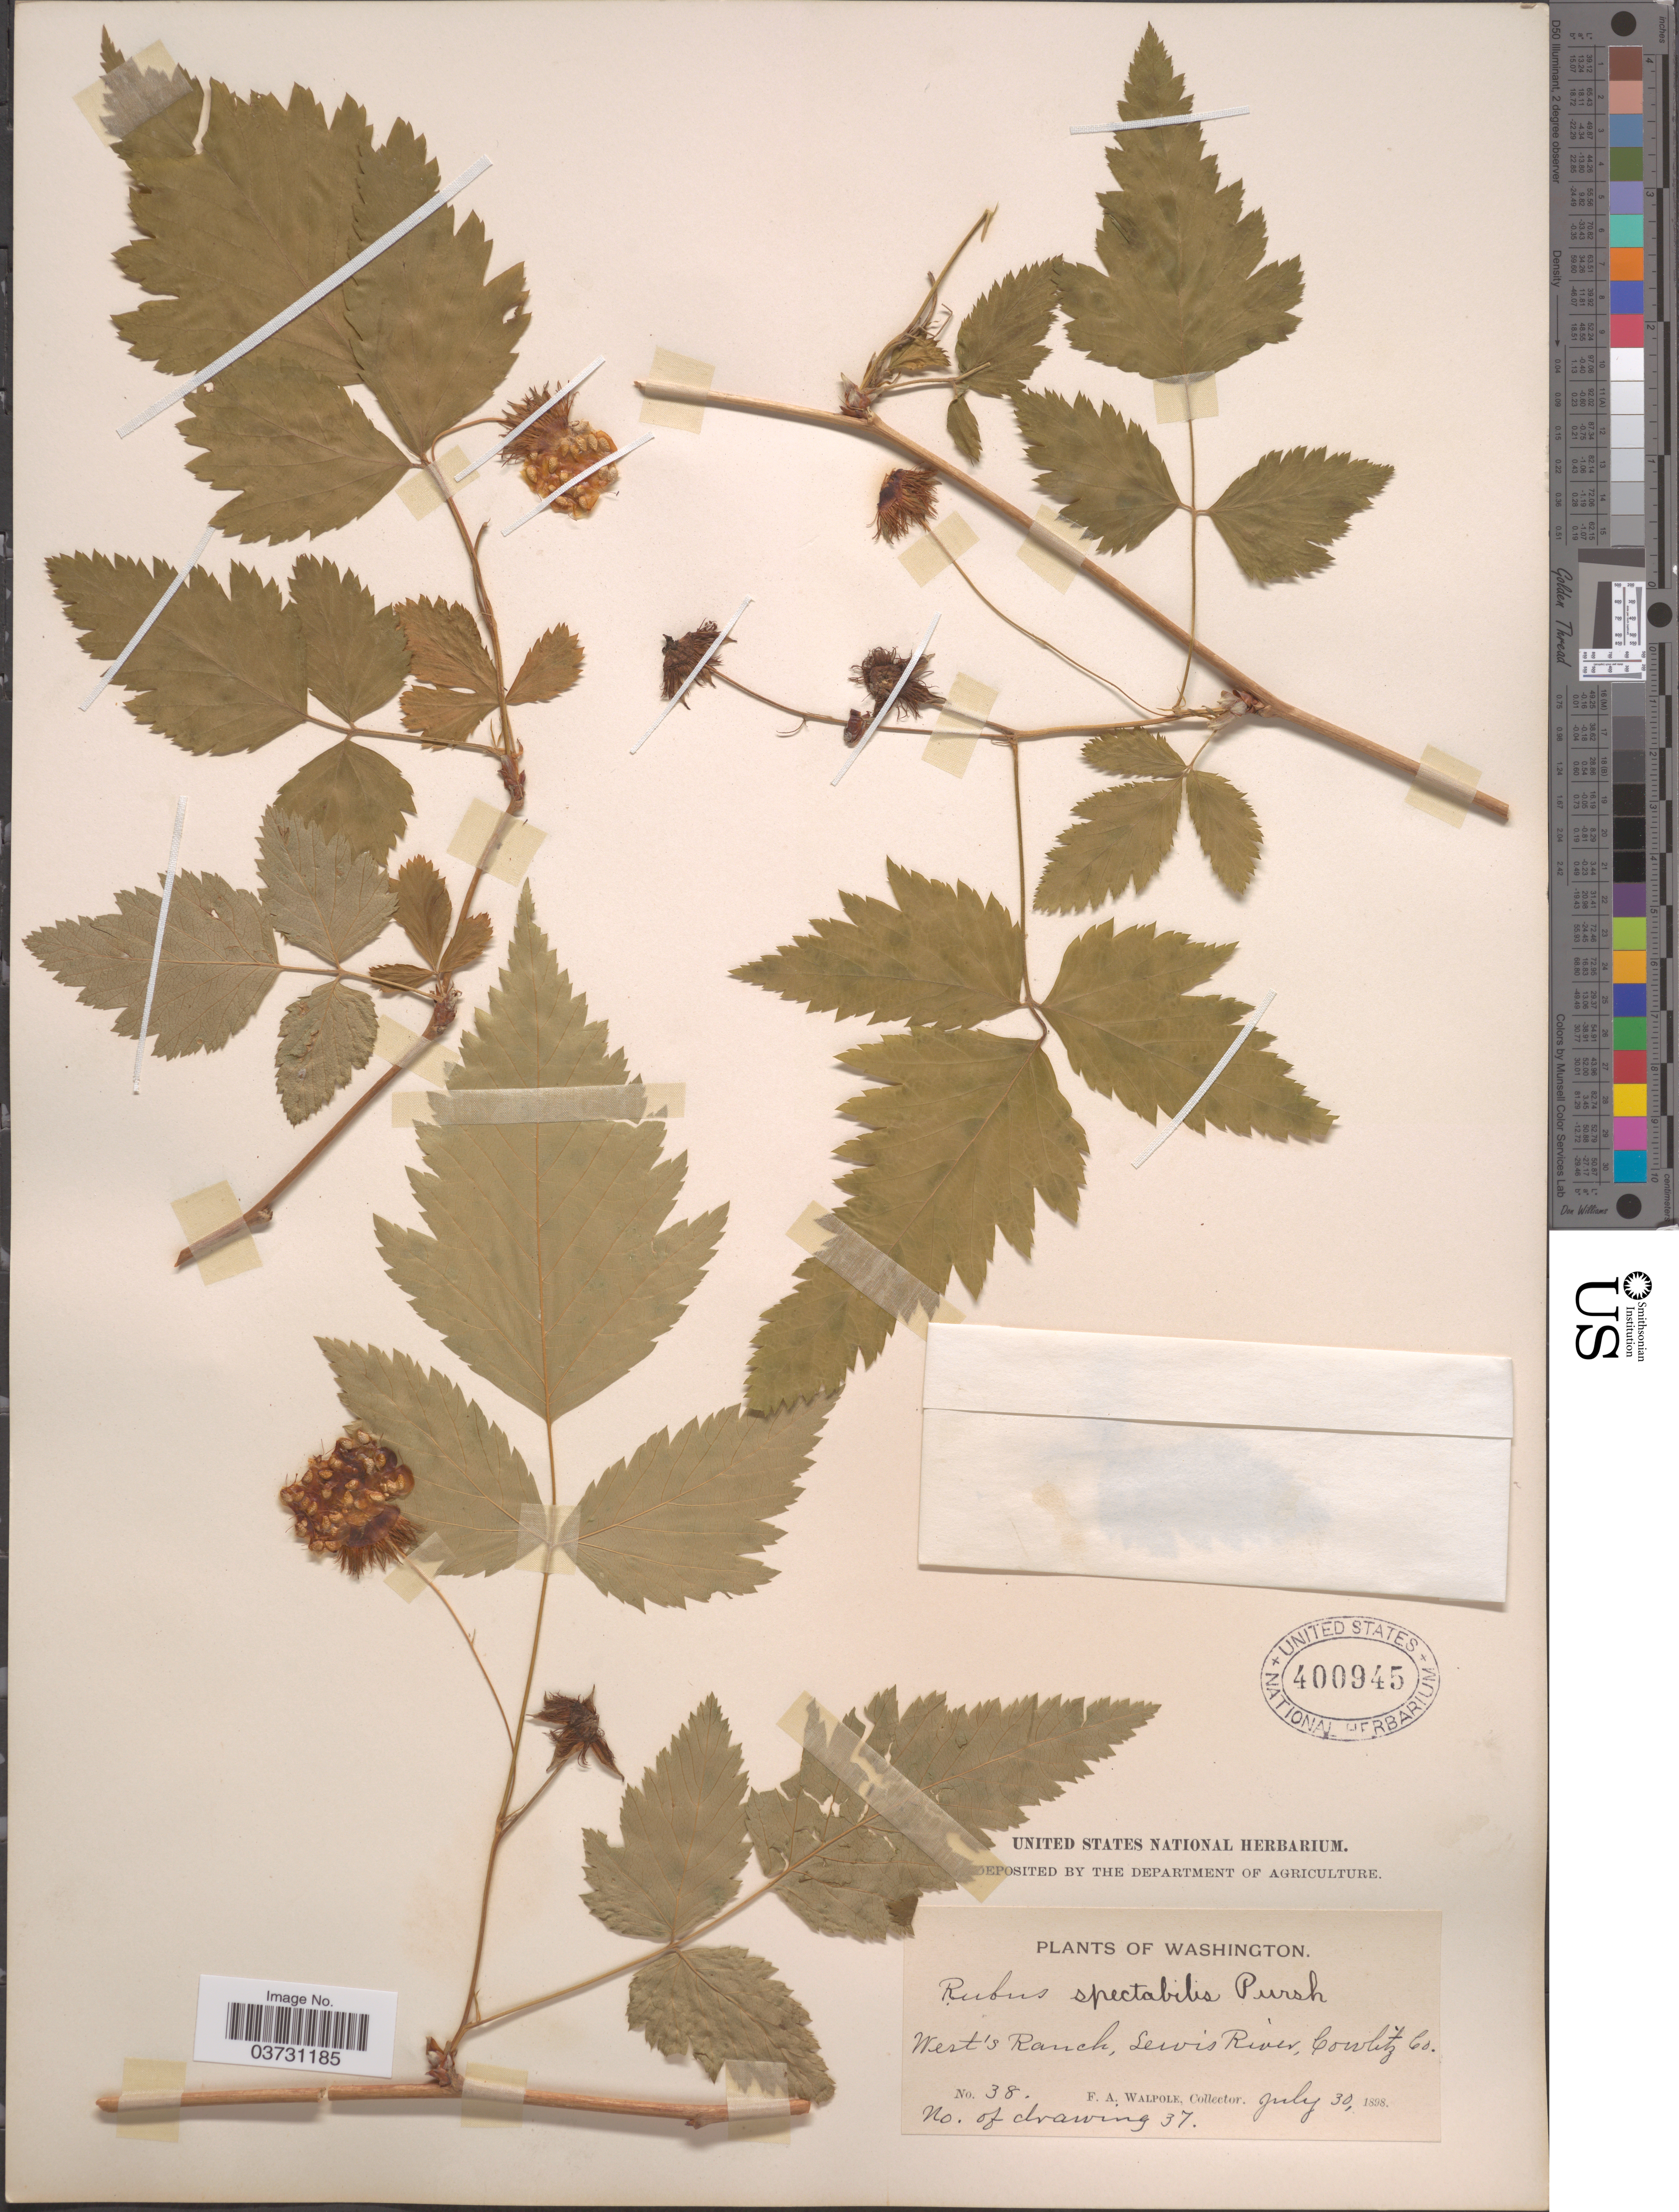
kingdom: Plantae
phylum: Tracheophyta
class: Magnoliopsida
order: Rosales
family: Rosaceae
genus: Rubus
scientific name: Rubus spectabilis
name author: Pursh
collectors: F. Walpole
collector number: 38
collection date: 1898-07-30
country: United States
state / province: Washington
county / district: Cowlitz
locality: West's Ranch, Lewis River, Cowlitz Co.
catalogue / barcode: US 400945